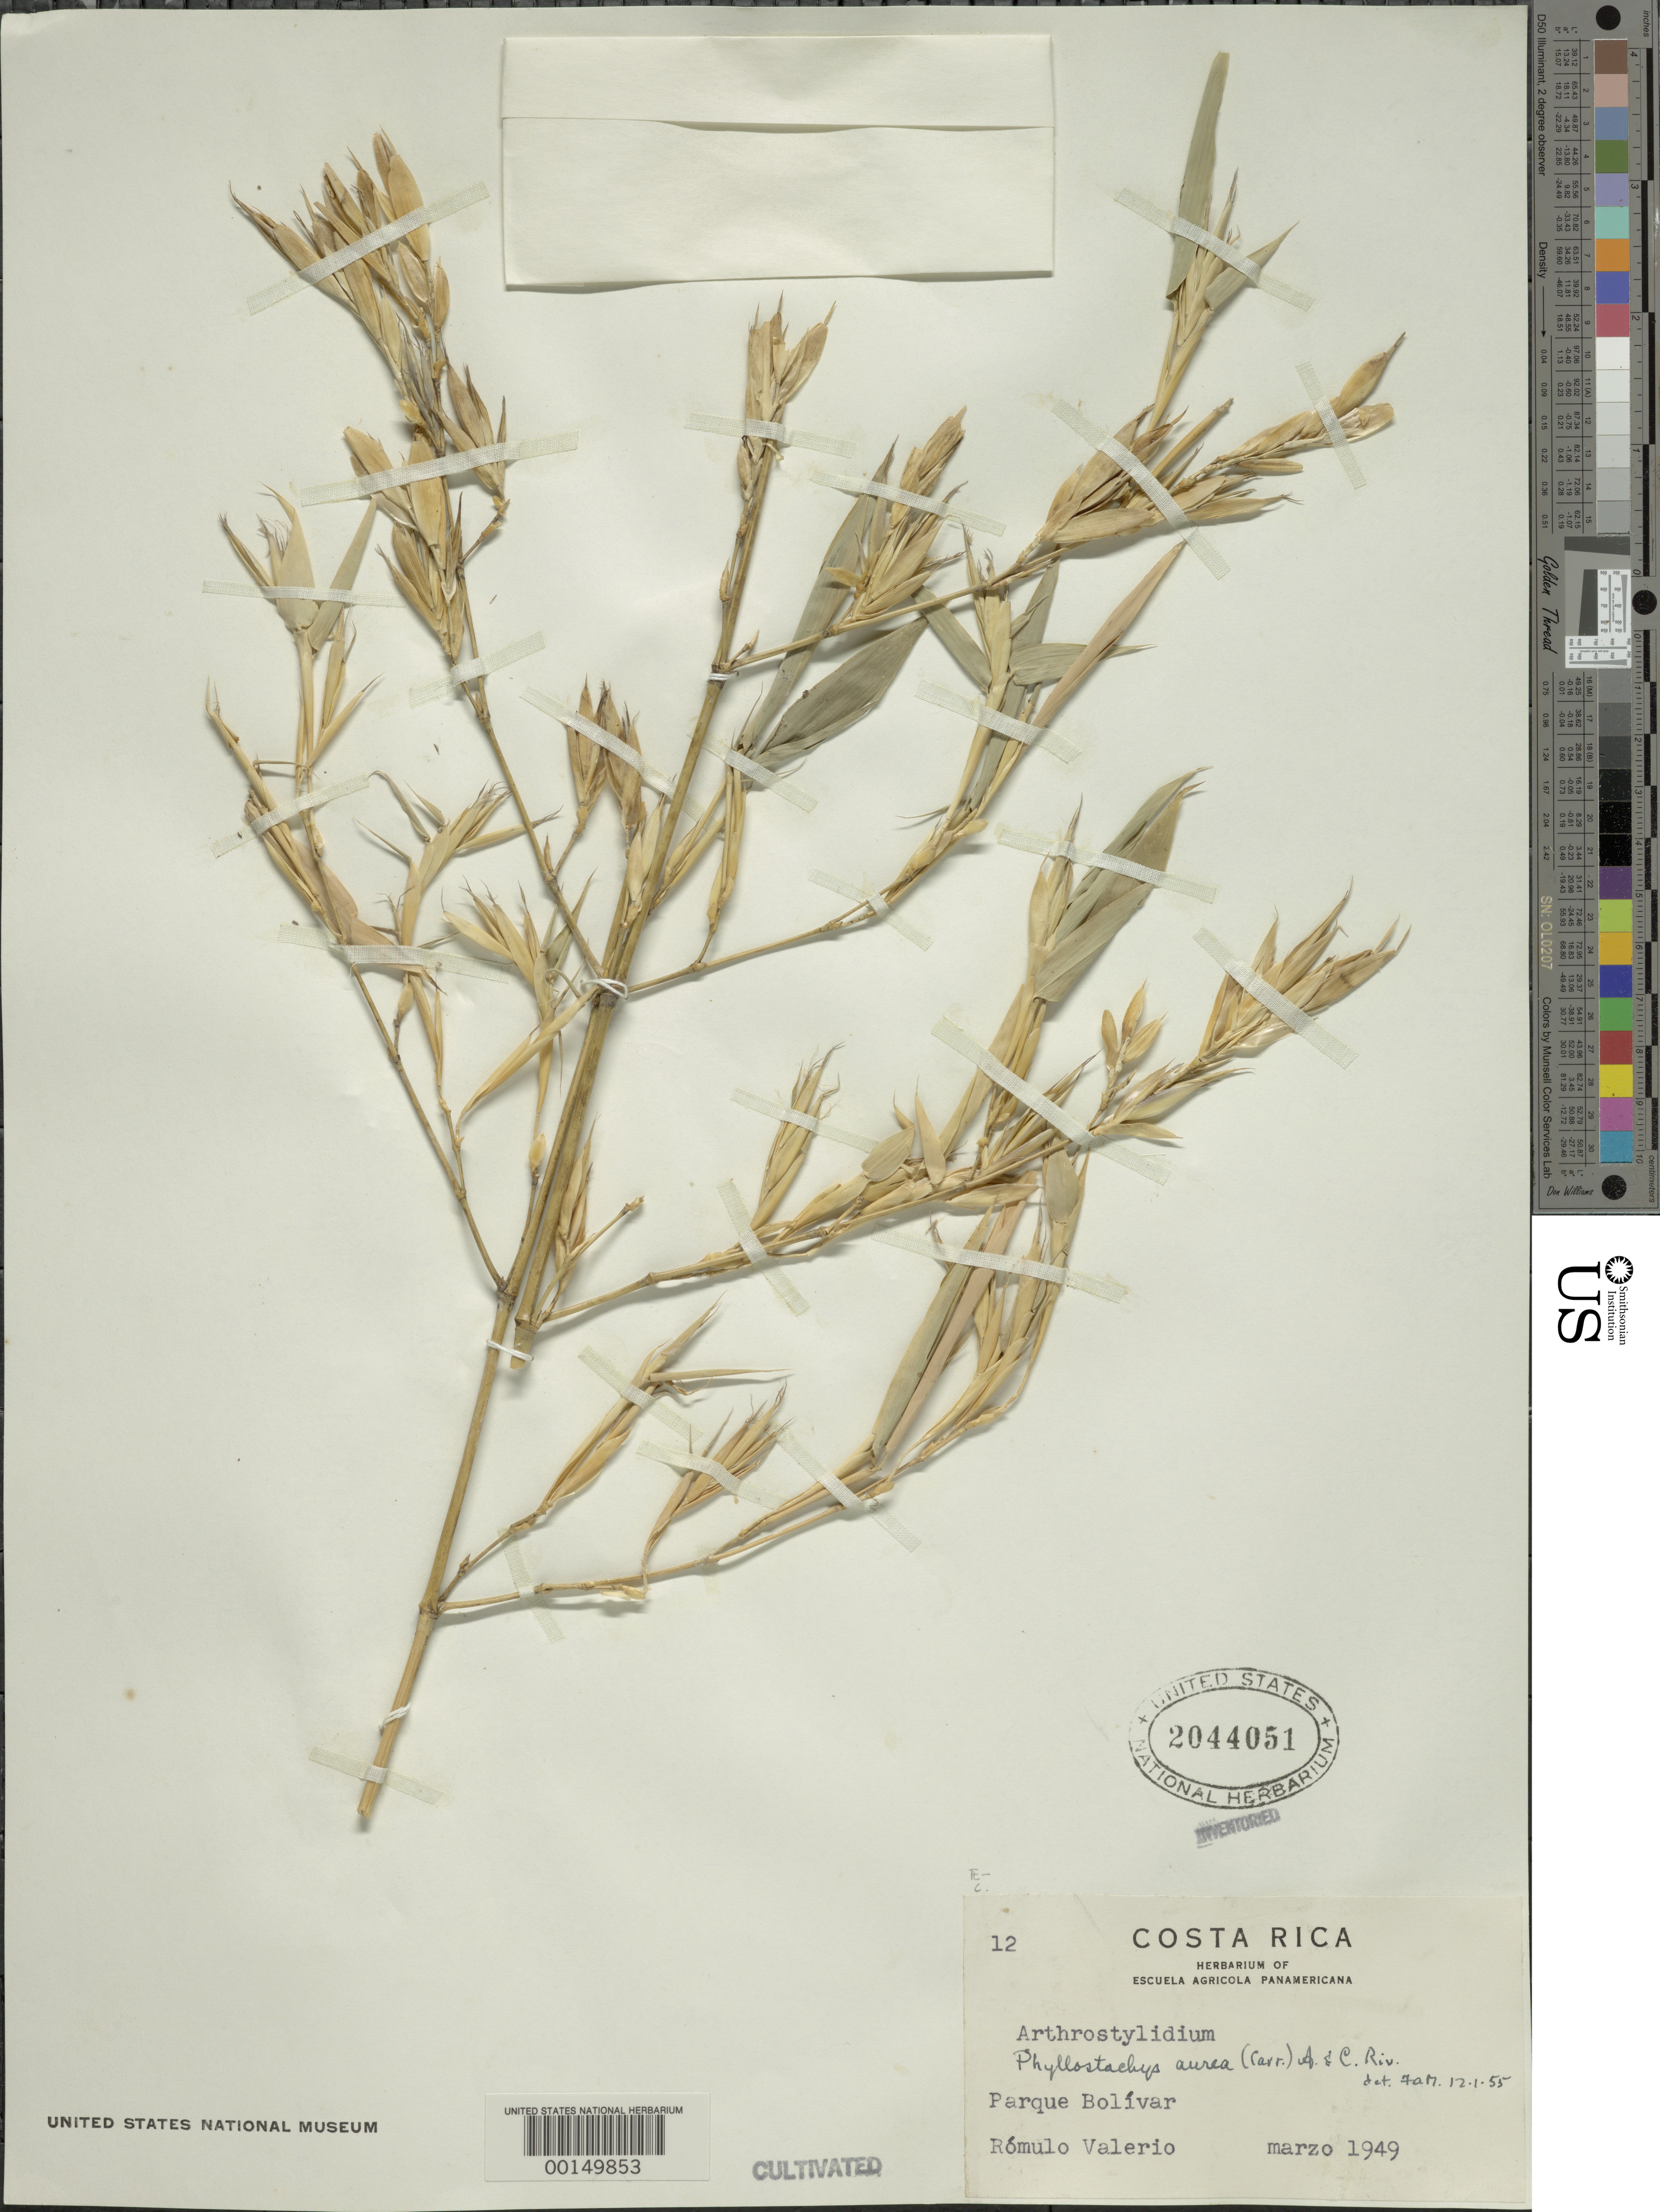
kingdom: Plantae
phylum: Tracheophyta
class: Liliopsida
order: Poales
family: Poaceae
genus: Phyllostachys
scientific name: Phyllostachys aurea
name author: Rivière & C. Rivière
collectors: R. Valerio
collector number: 12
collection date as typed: Mar 1949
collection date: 1949-03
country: Costa Rica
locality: Parque Boliar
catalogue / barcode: US 2044051